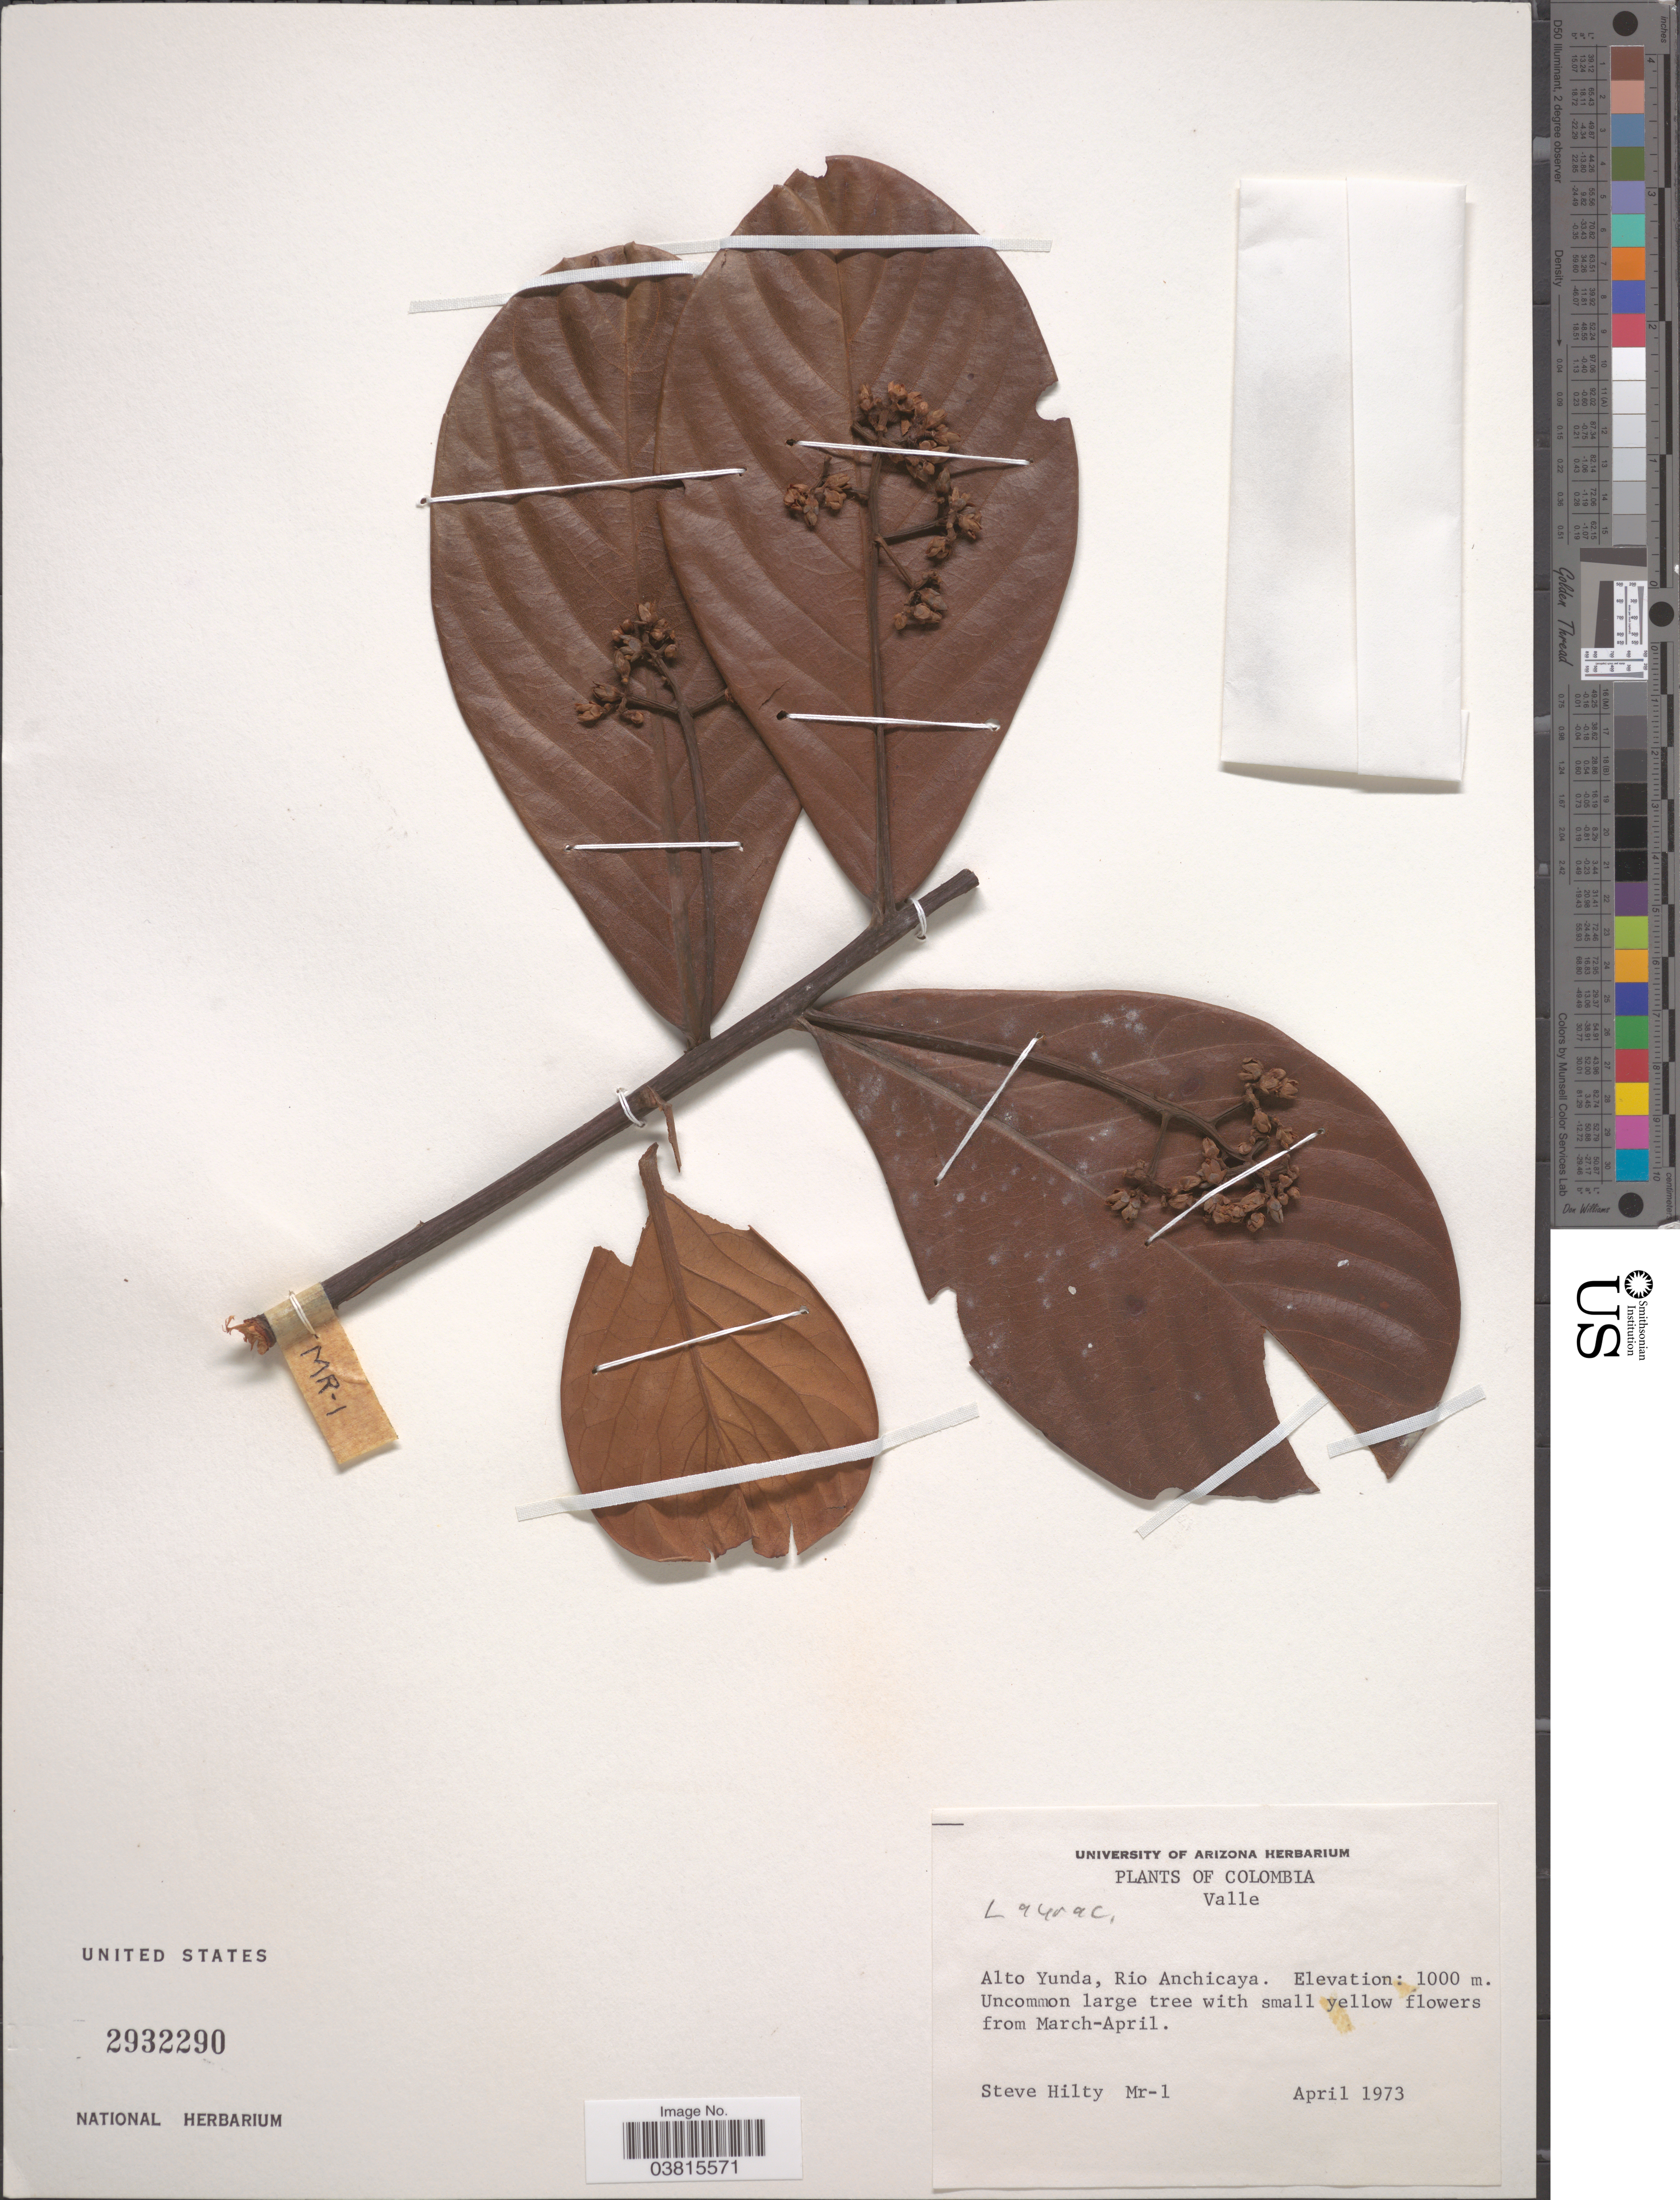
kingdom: Plantae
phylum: Tracheophyta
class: Magnoliopsida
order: Laurales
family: Lauraceae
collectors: S. Hilty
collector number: Mr-1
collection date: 1973-04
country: Colombia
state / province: Valle del Cauca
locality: Valle. Alto Yunda, Rio Anchicaya.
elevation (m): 1000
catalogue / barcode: US 2932290